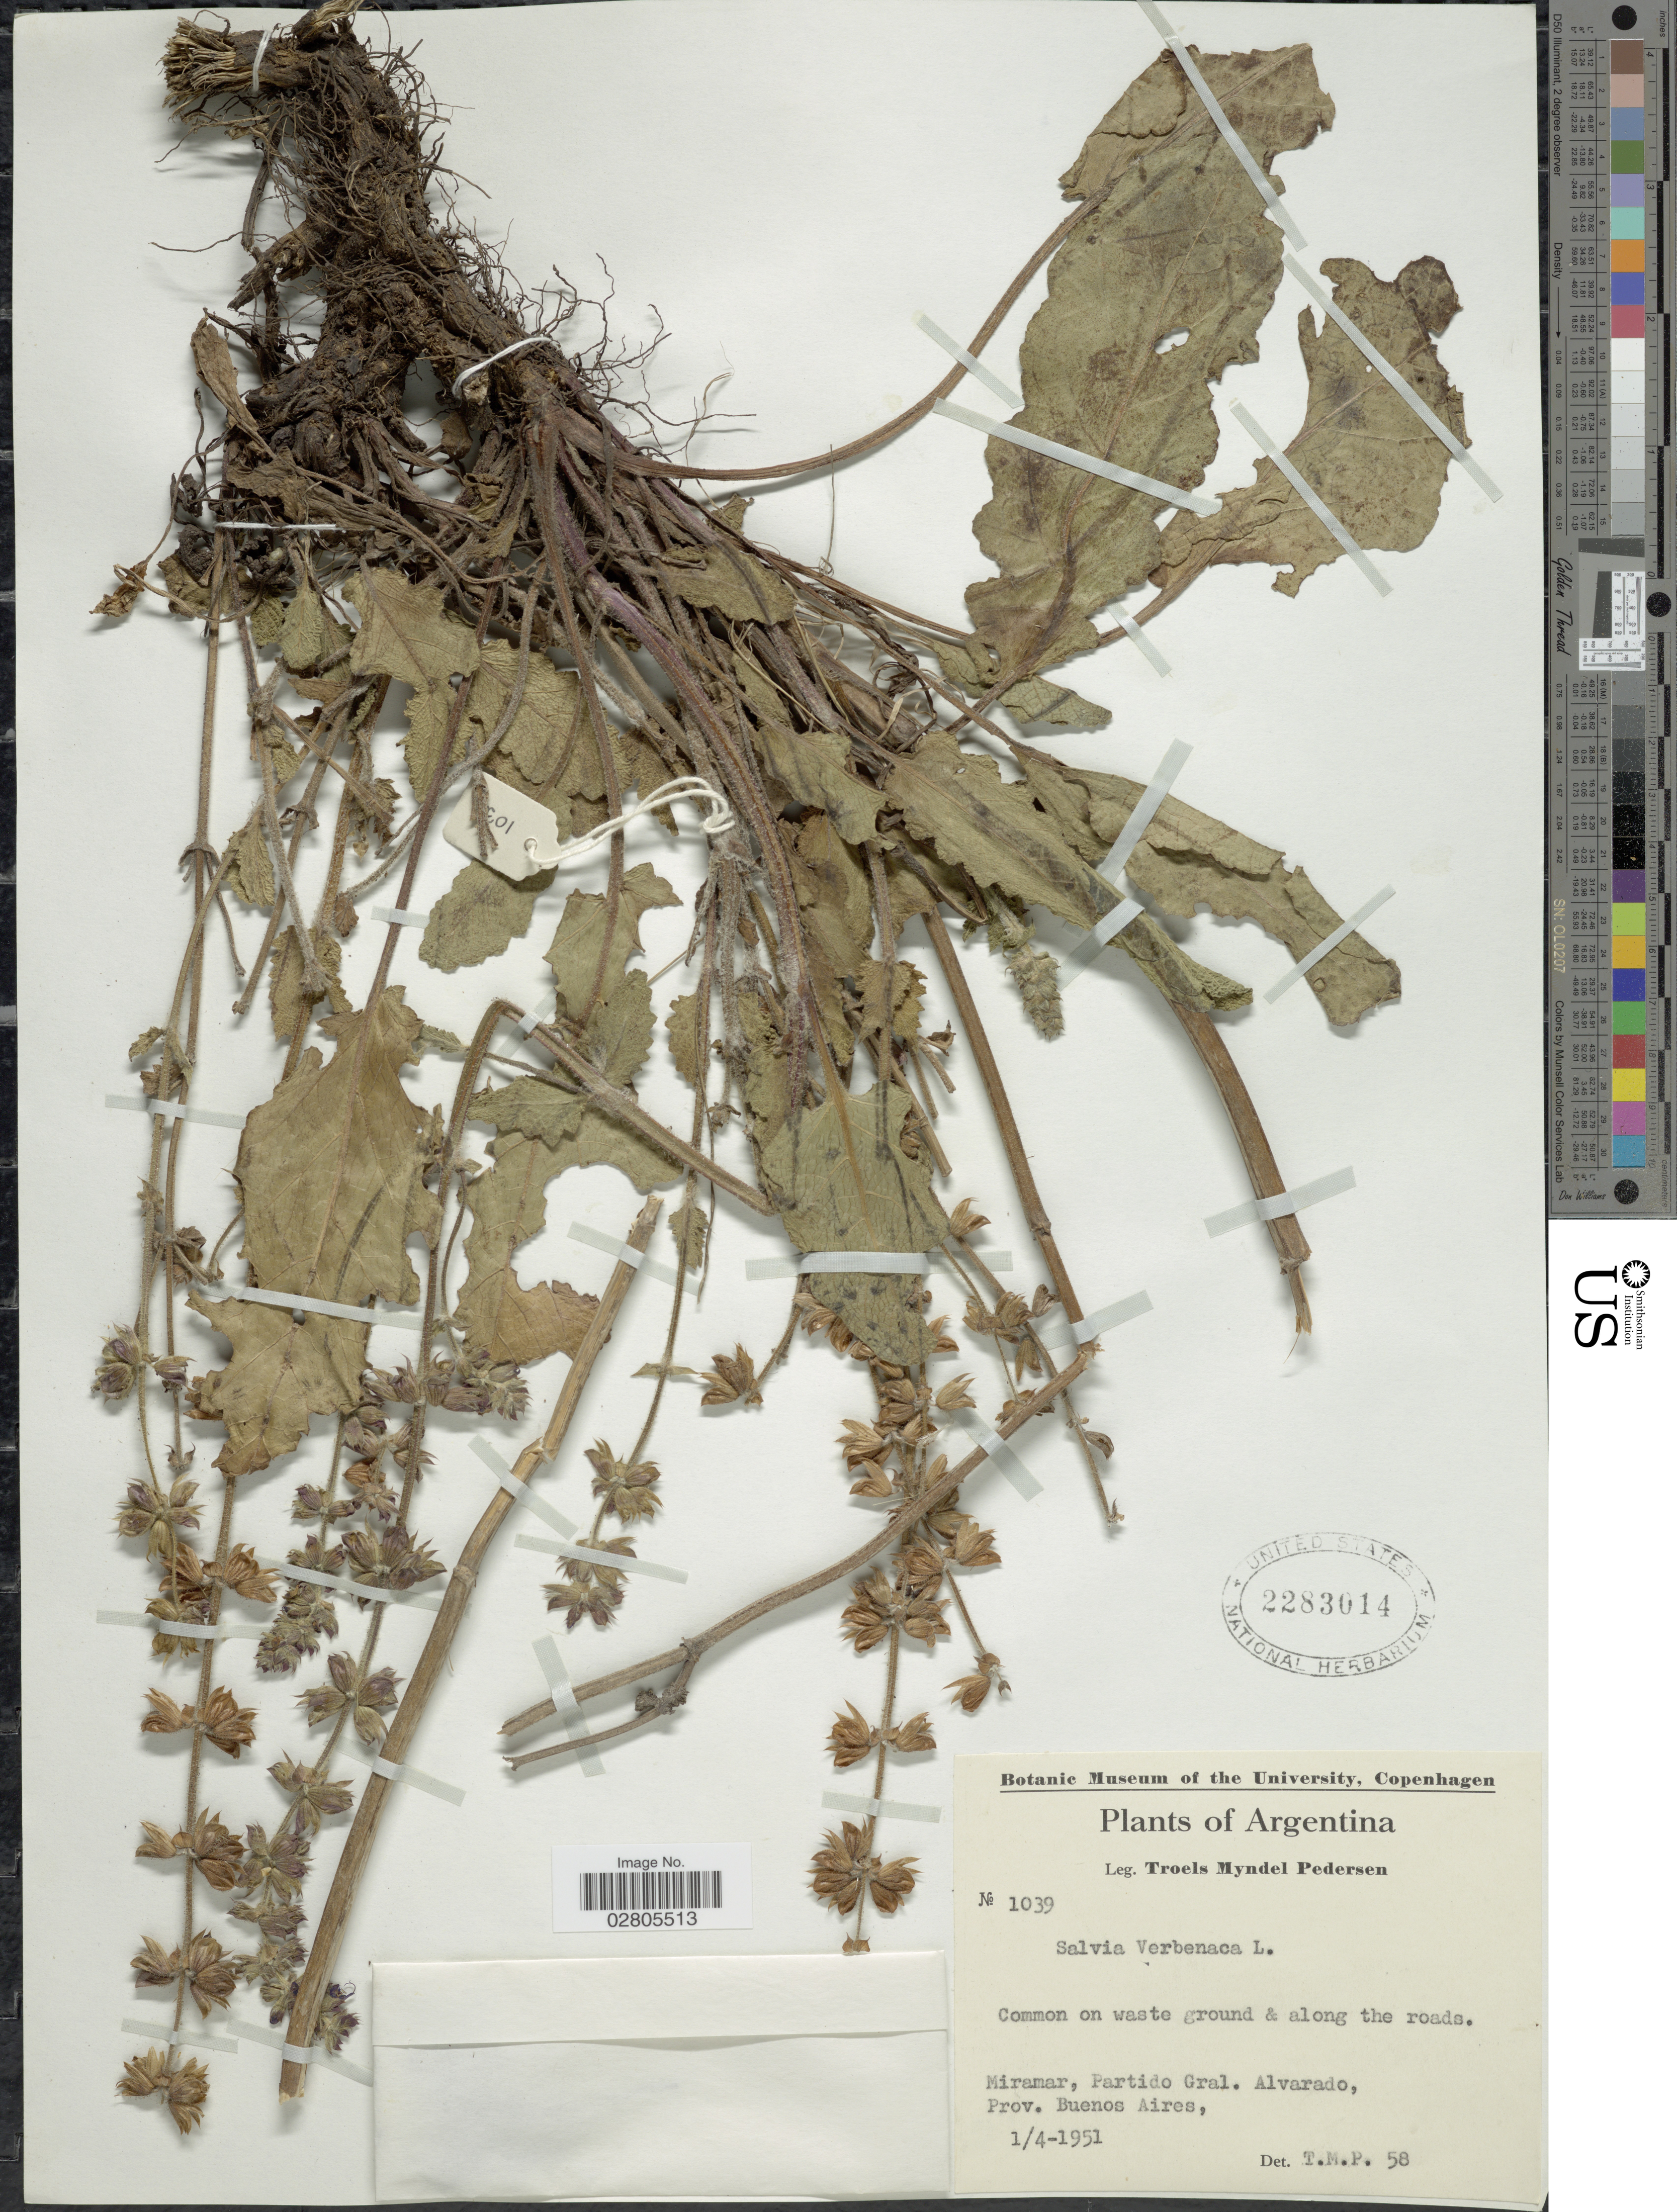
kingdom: Plantae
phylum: Tracheophyta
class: Magnoliopsida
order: Lamiales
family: Lamiaceae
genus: Salvia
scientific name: Salvia verbenacea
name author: L.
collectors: T. Pederson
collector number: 1039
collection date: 1951-04-01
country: Argentina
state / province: Buenos Aires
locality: Miramar, Partido Gral. Alvarado, Prov. Buenos Aires.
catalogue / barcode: US 2283014